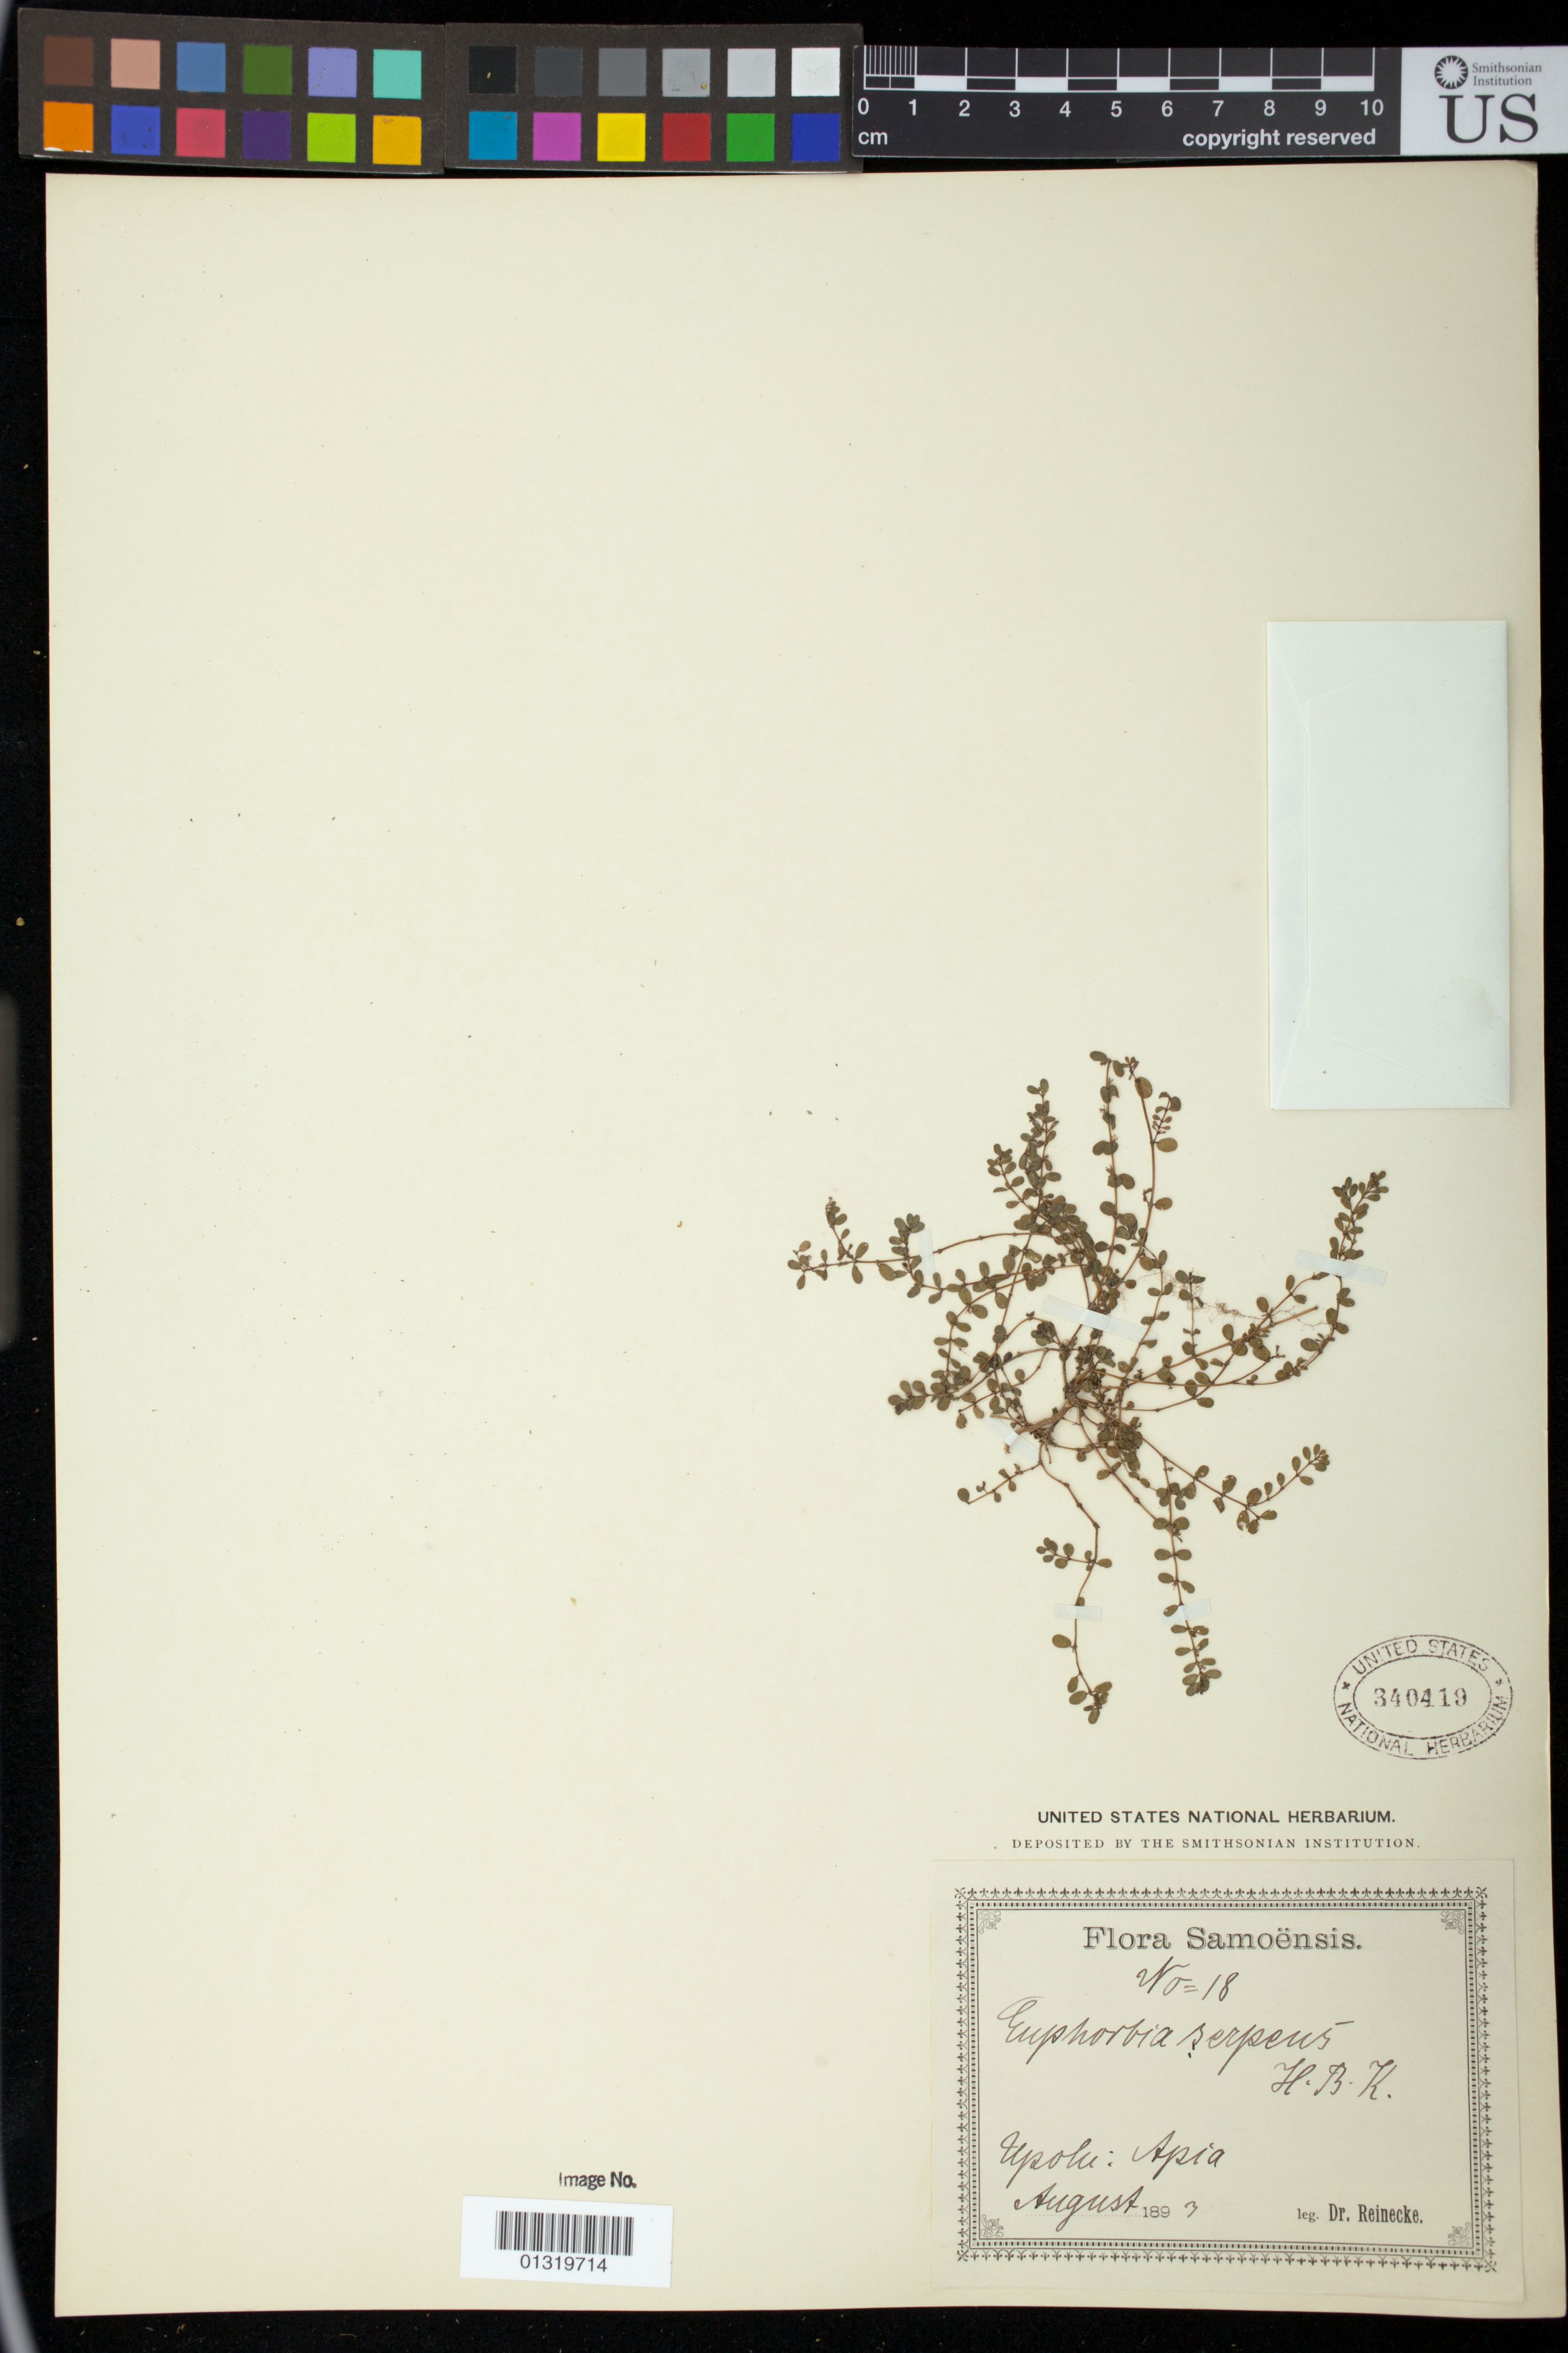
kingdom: Plantae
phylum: Tracheophyta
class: Magnoliopsida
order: Malpighiales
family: Euphorbiaceae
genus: Euphorbia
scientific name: Euphorbia prostrata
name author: Aiton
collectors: -- Reinecke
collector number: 18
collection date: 1893-08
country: Samoa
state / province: Tuamasaga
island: Upolu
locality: Upolu: Apia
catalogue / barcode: US 340419